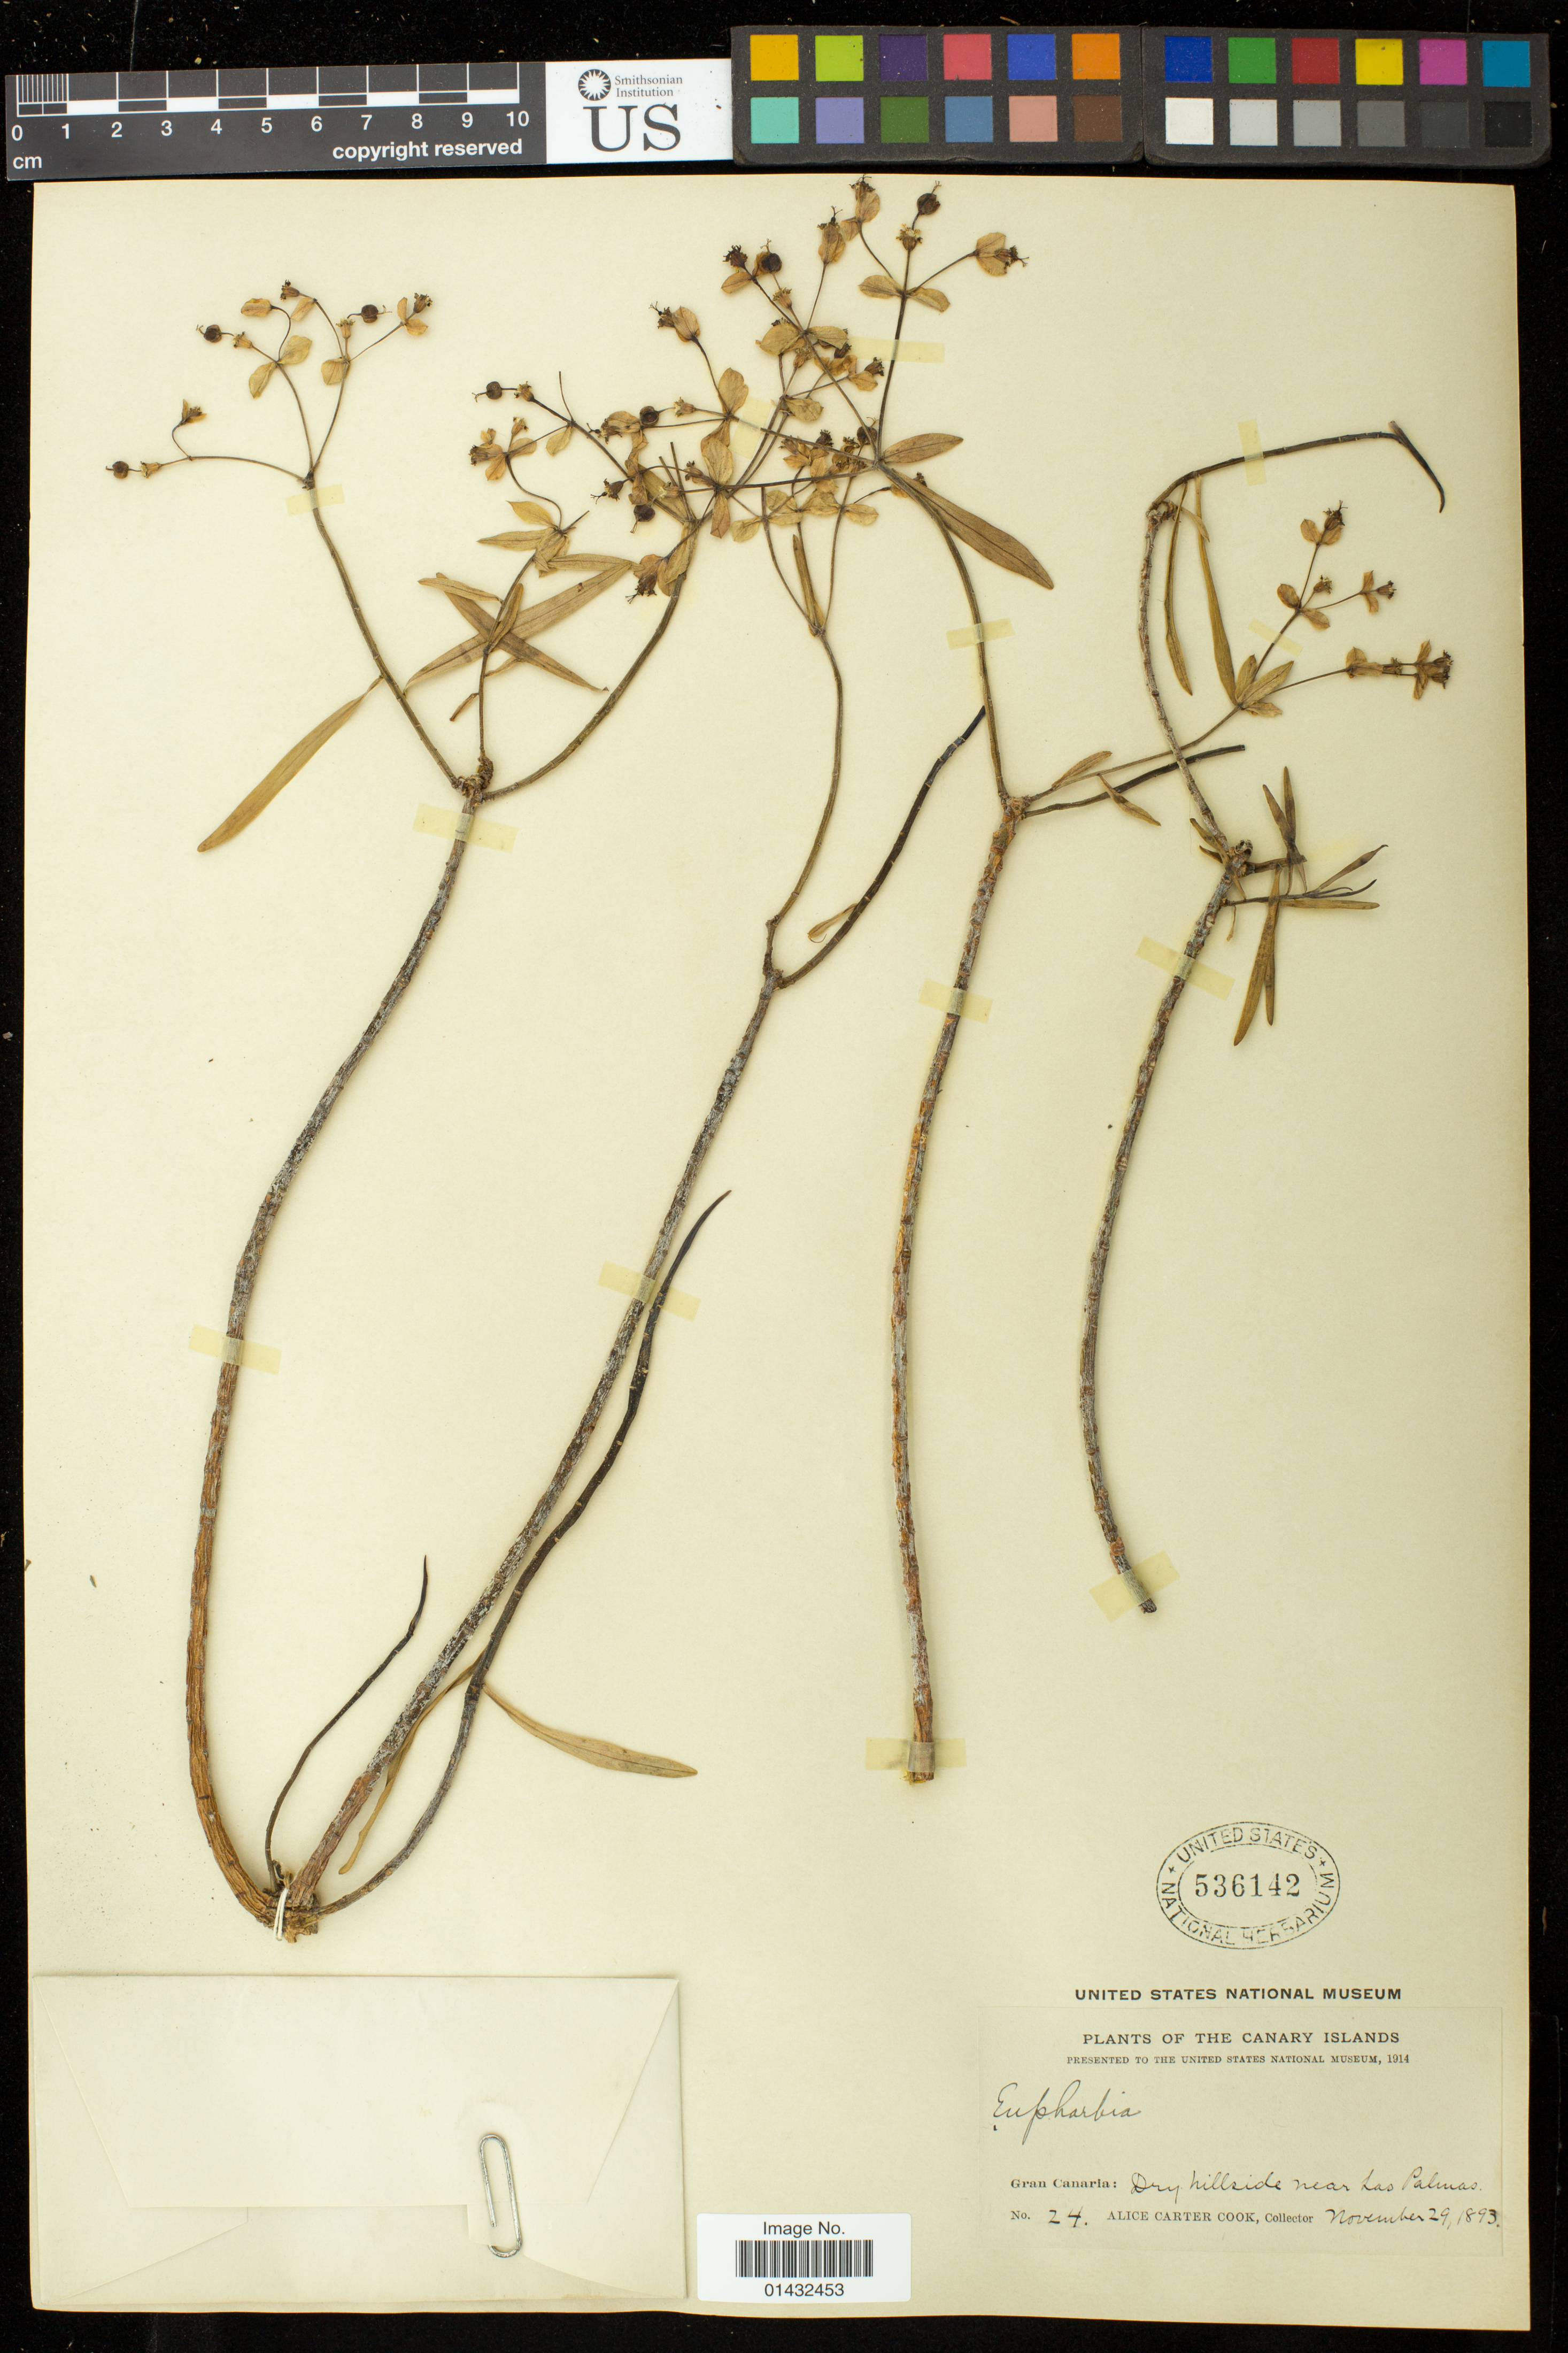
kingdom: Plantae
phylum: Tracheophyta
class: Magnoliopsida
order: Malpighiales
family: Euphorbiaceae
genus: Euphorbia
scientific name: Euphorbia sp.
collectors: Alice C. Cook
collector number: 24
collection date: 1893-11-29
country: Spain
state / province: Canarias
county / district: Las Palmas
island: Canary Is.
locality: Near Las Palmas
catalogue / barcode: US 536142